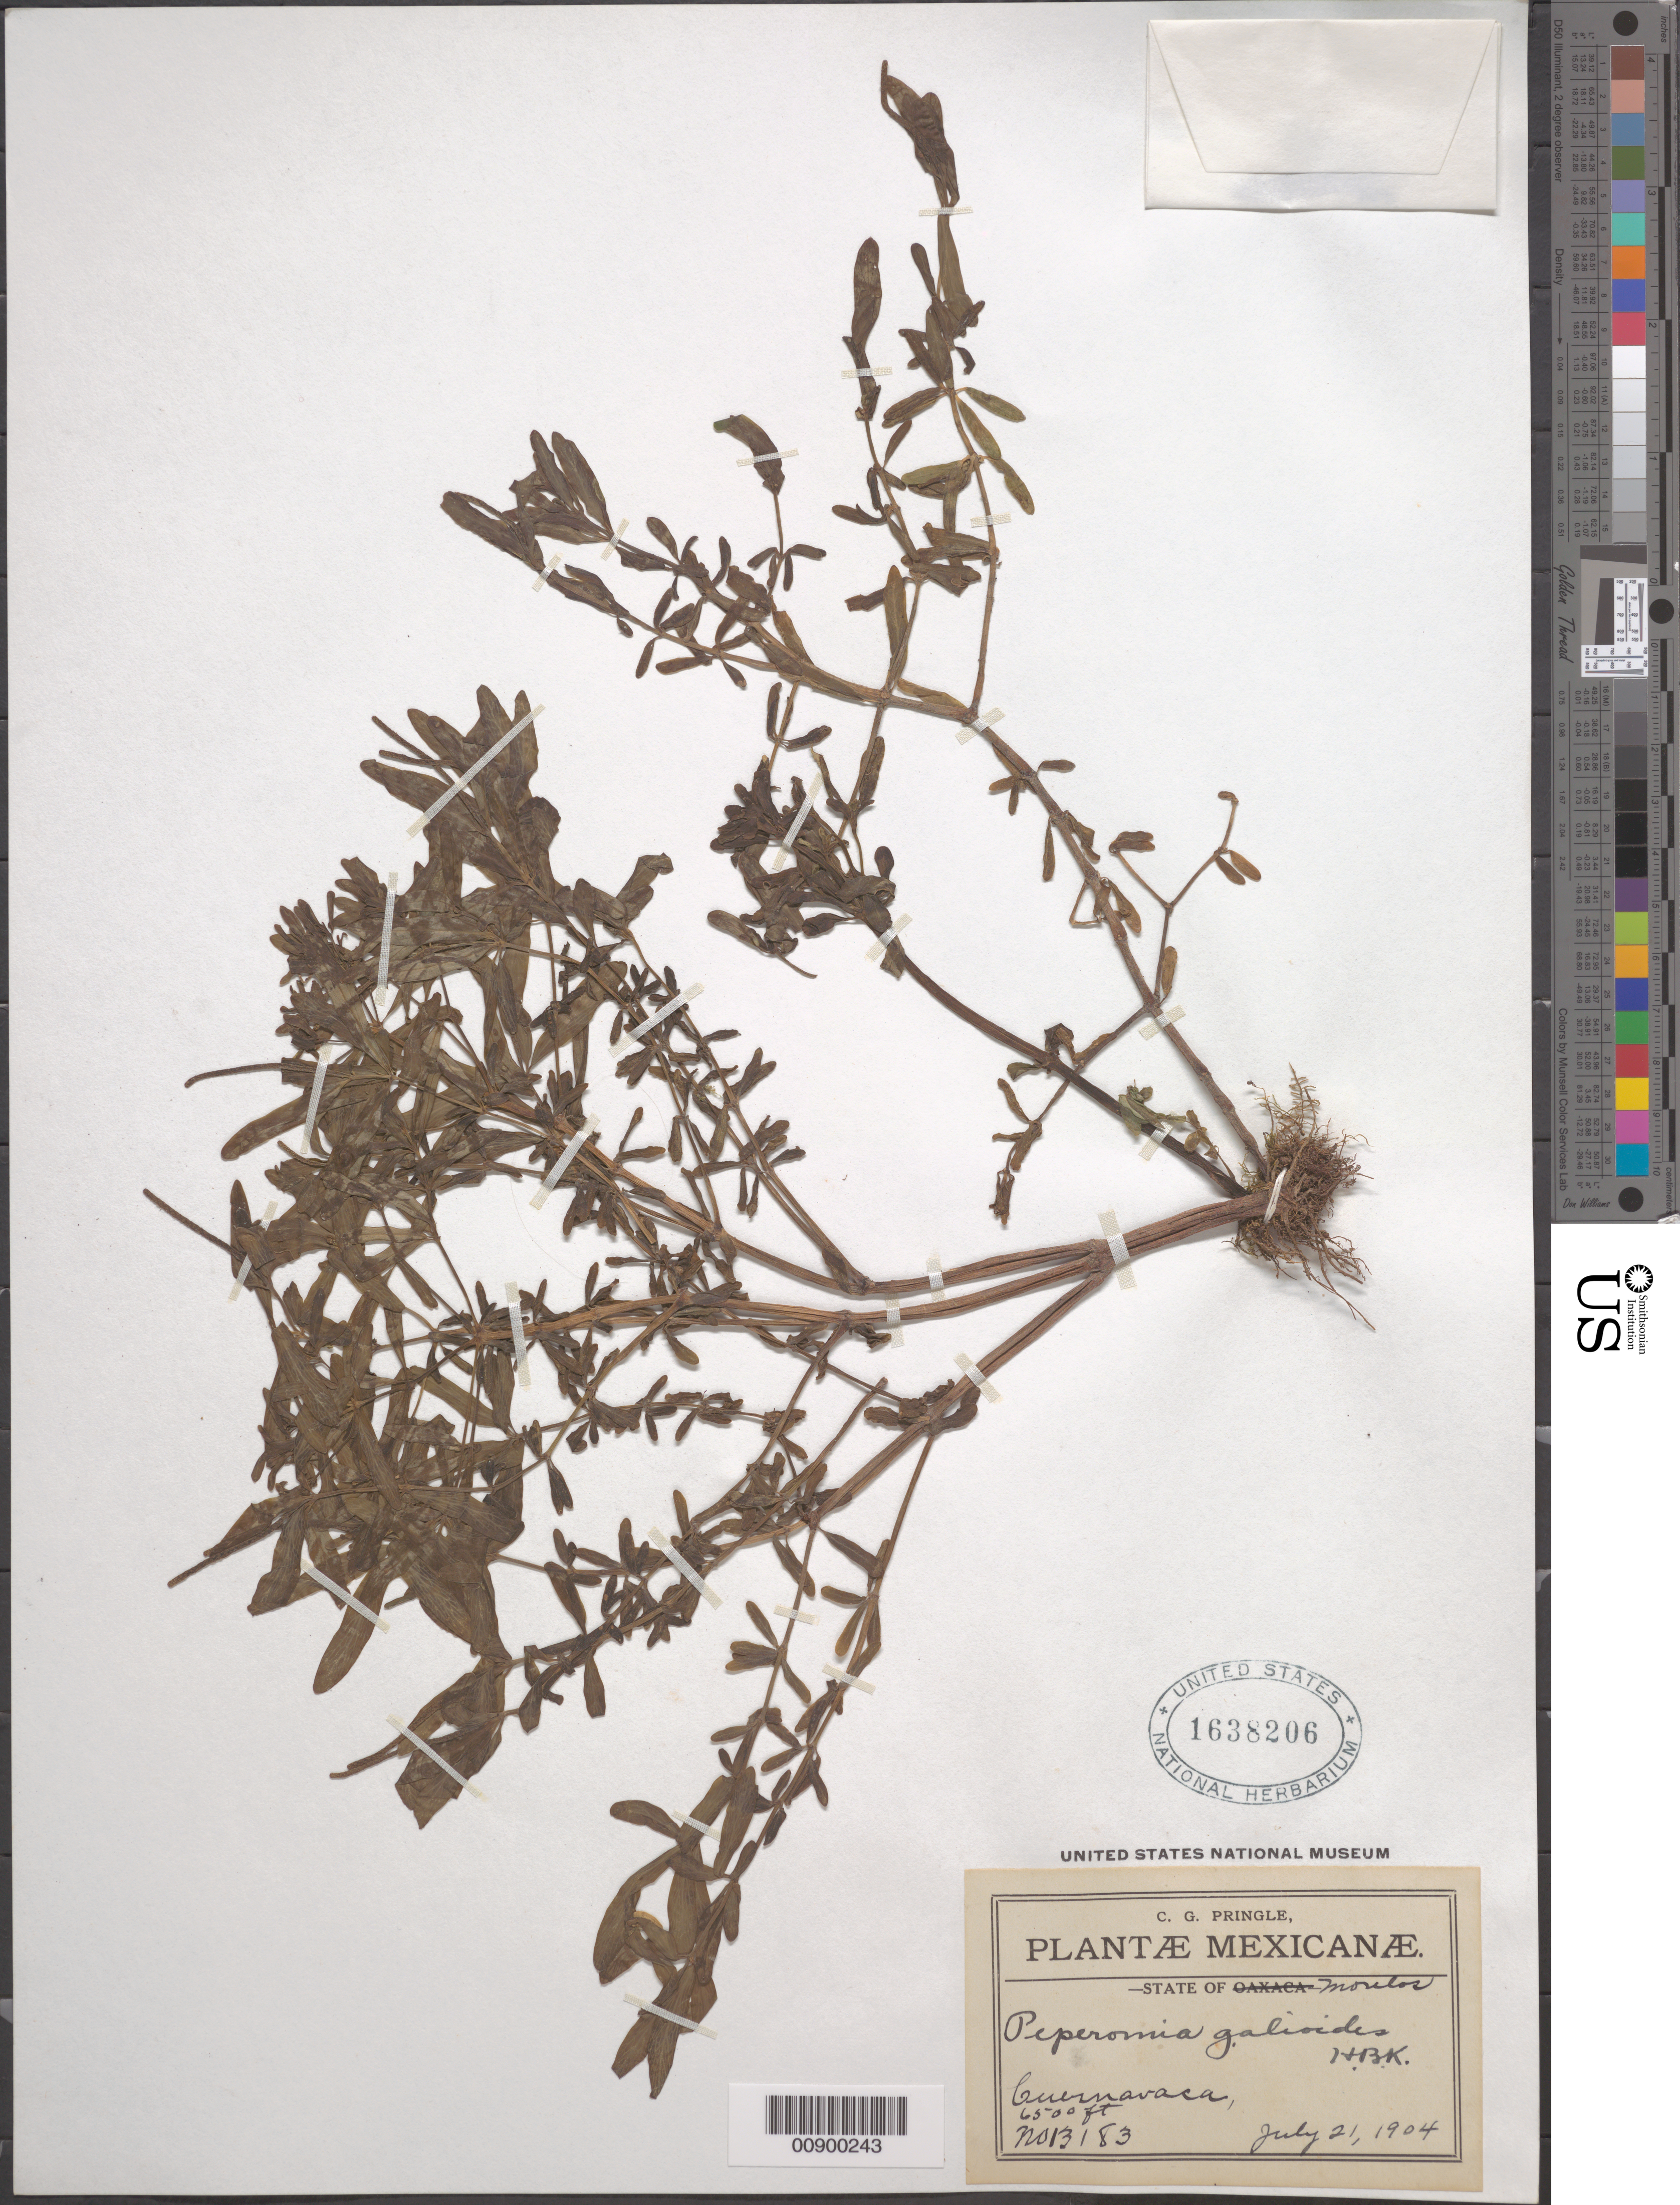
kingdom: Plantae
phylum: Tracheophyta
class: Magnoliopsida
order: Piperales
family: Piperaceae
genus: Peperomia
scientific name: Peperomia galioides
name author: Kunth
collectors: C. G. Pringle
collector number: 13183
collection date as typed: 21 Jul 1904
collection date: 1904-07-21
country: Mexico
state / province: Morelos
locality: Cuernavaca, Morelos.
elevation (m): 1981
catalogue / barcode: US 1638206